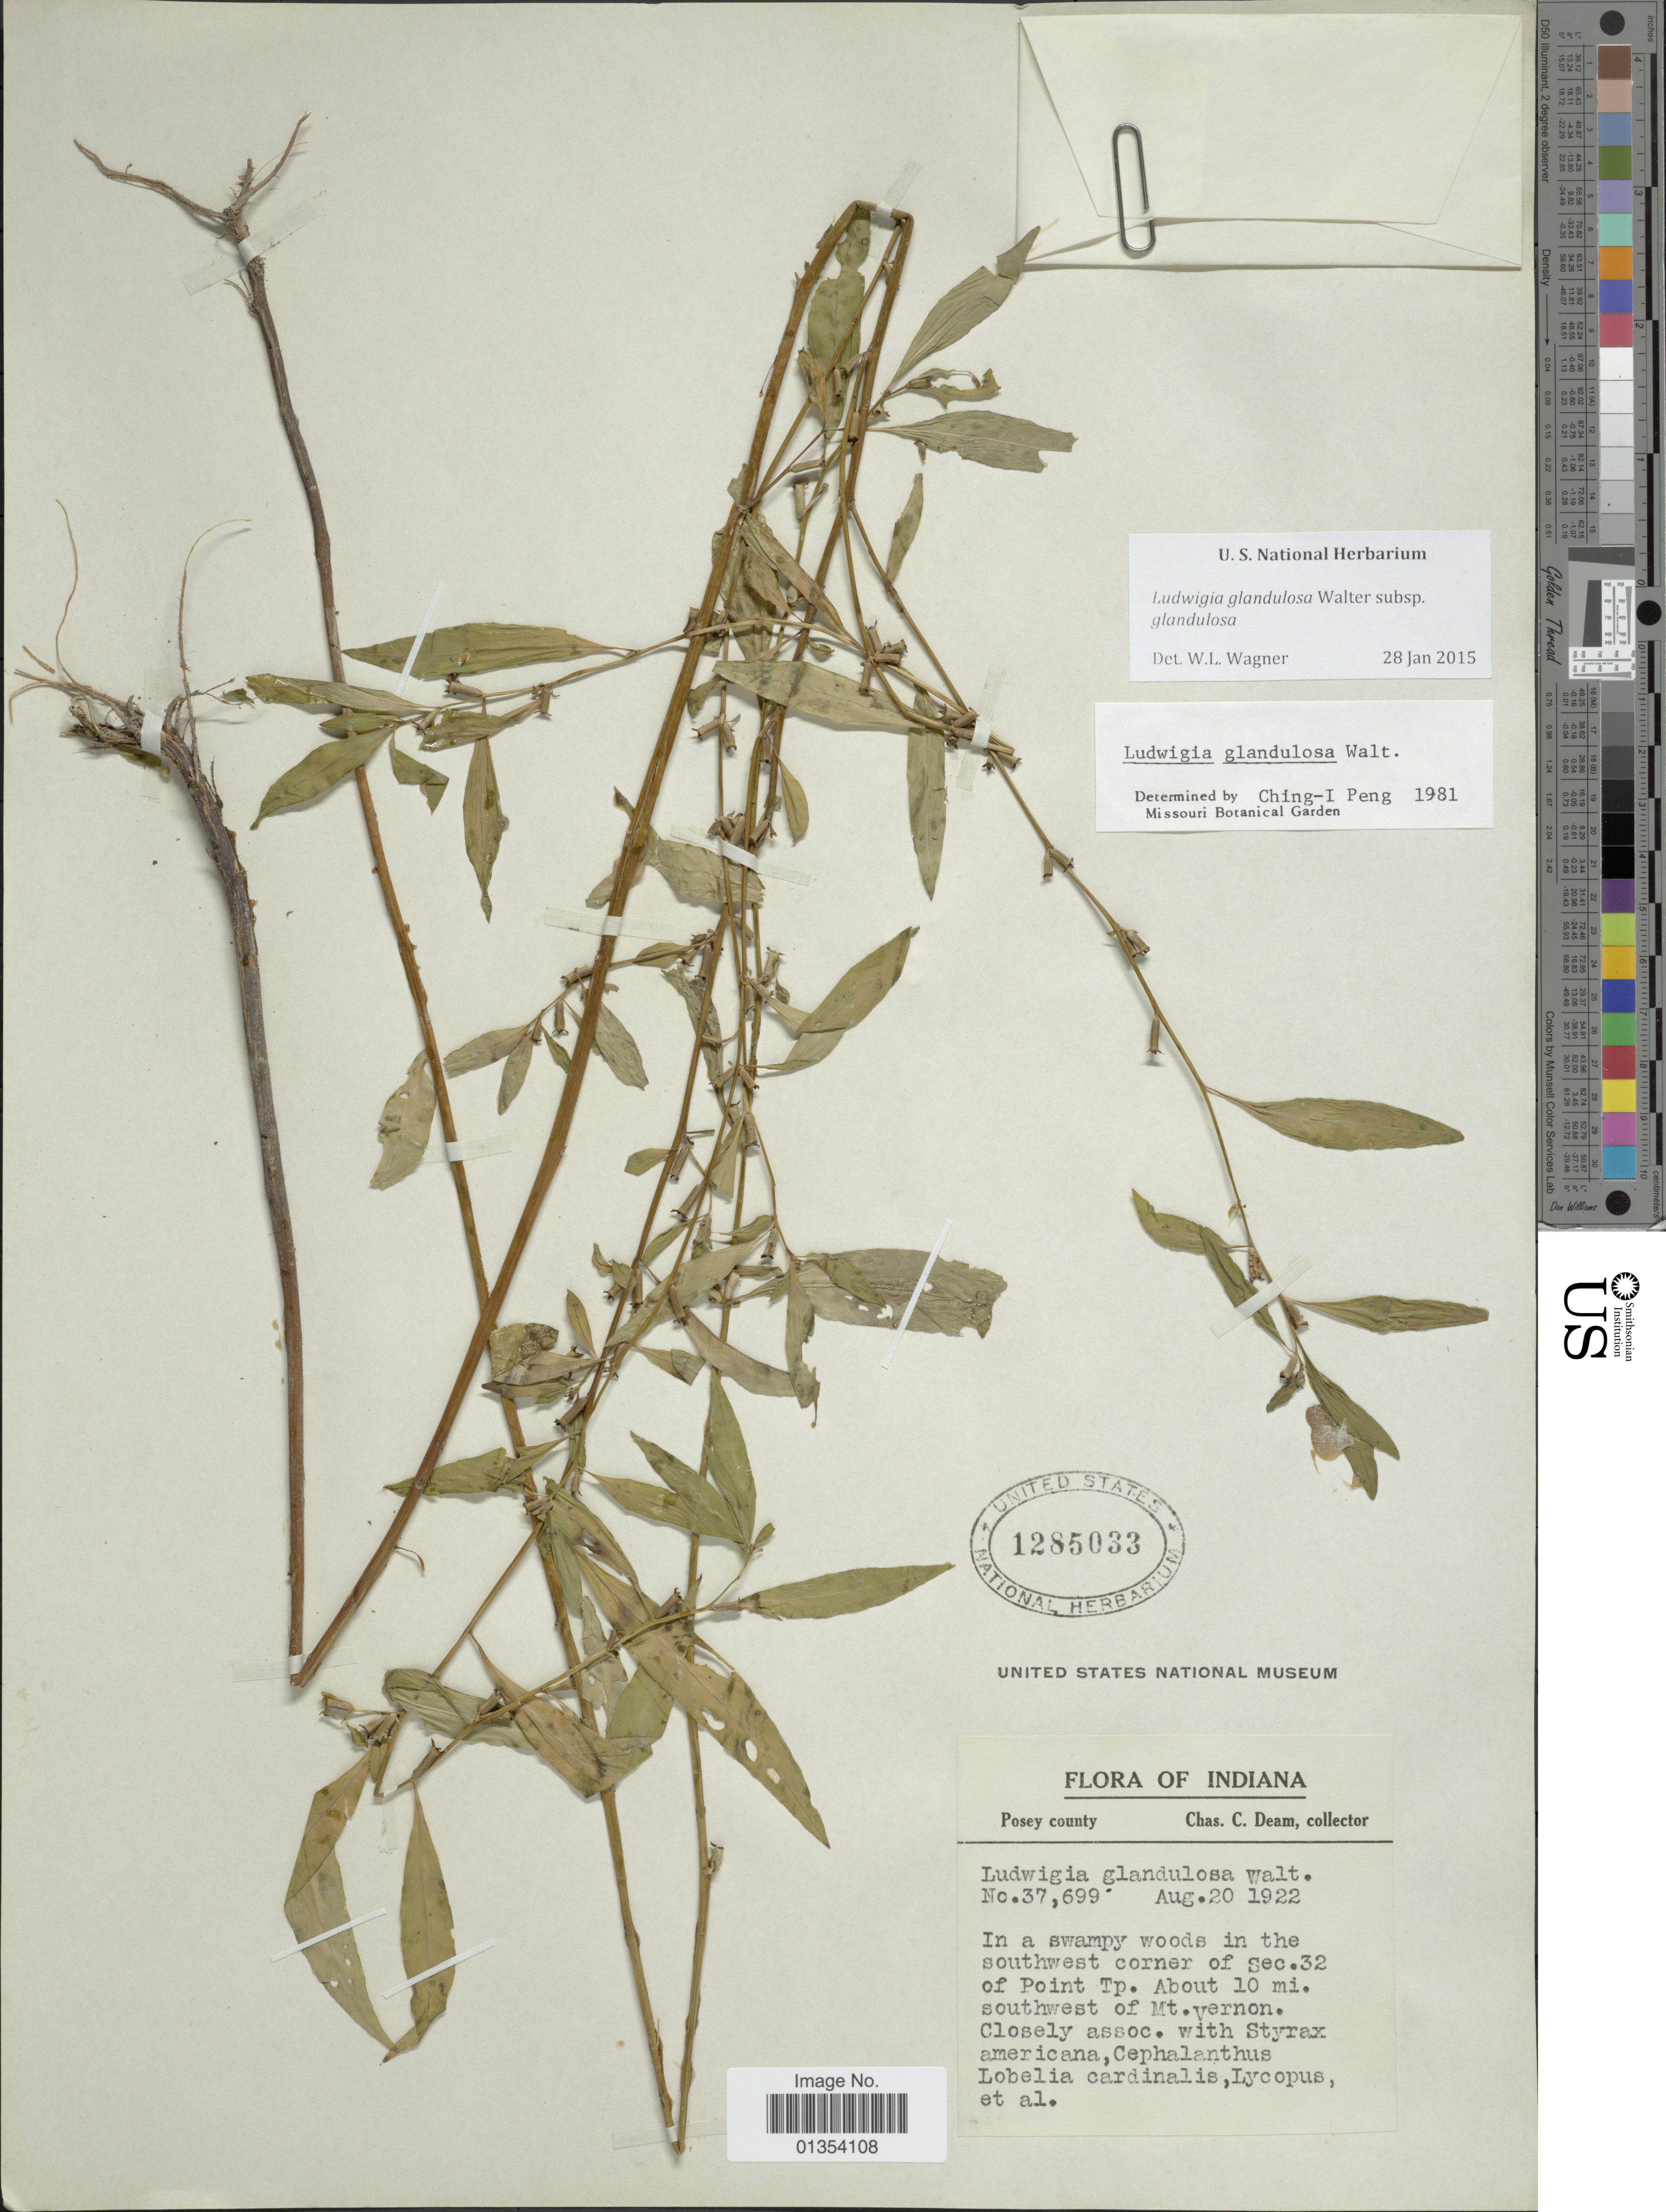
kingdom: Plantae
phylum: Tracheophyta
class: Magnoliopsida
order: Myrtales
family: Onagraceae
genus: Ludwigia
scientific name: Ludwigia glandulosa subsp. glandulosa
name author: Walter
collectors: C. C. Deam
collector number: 37699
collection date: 1922-08-20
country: United States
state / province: Indiana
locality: Posey county, in the southwest corner of Sec. 32 of Point Tp. About 10 mi. southwest of Mt. Vernon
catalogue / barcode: US 1285033